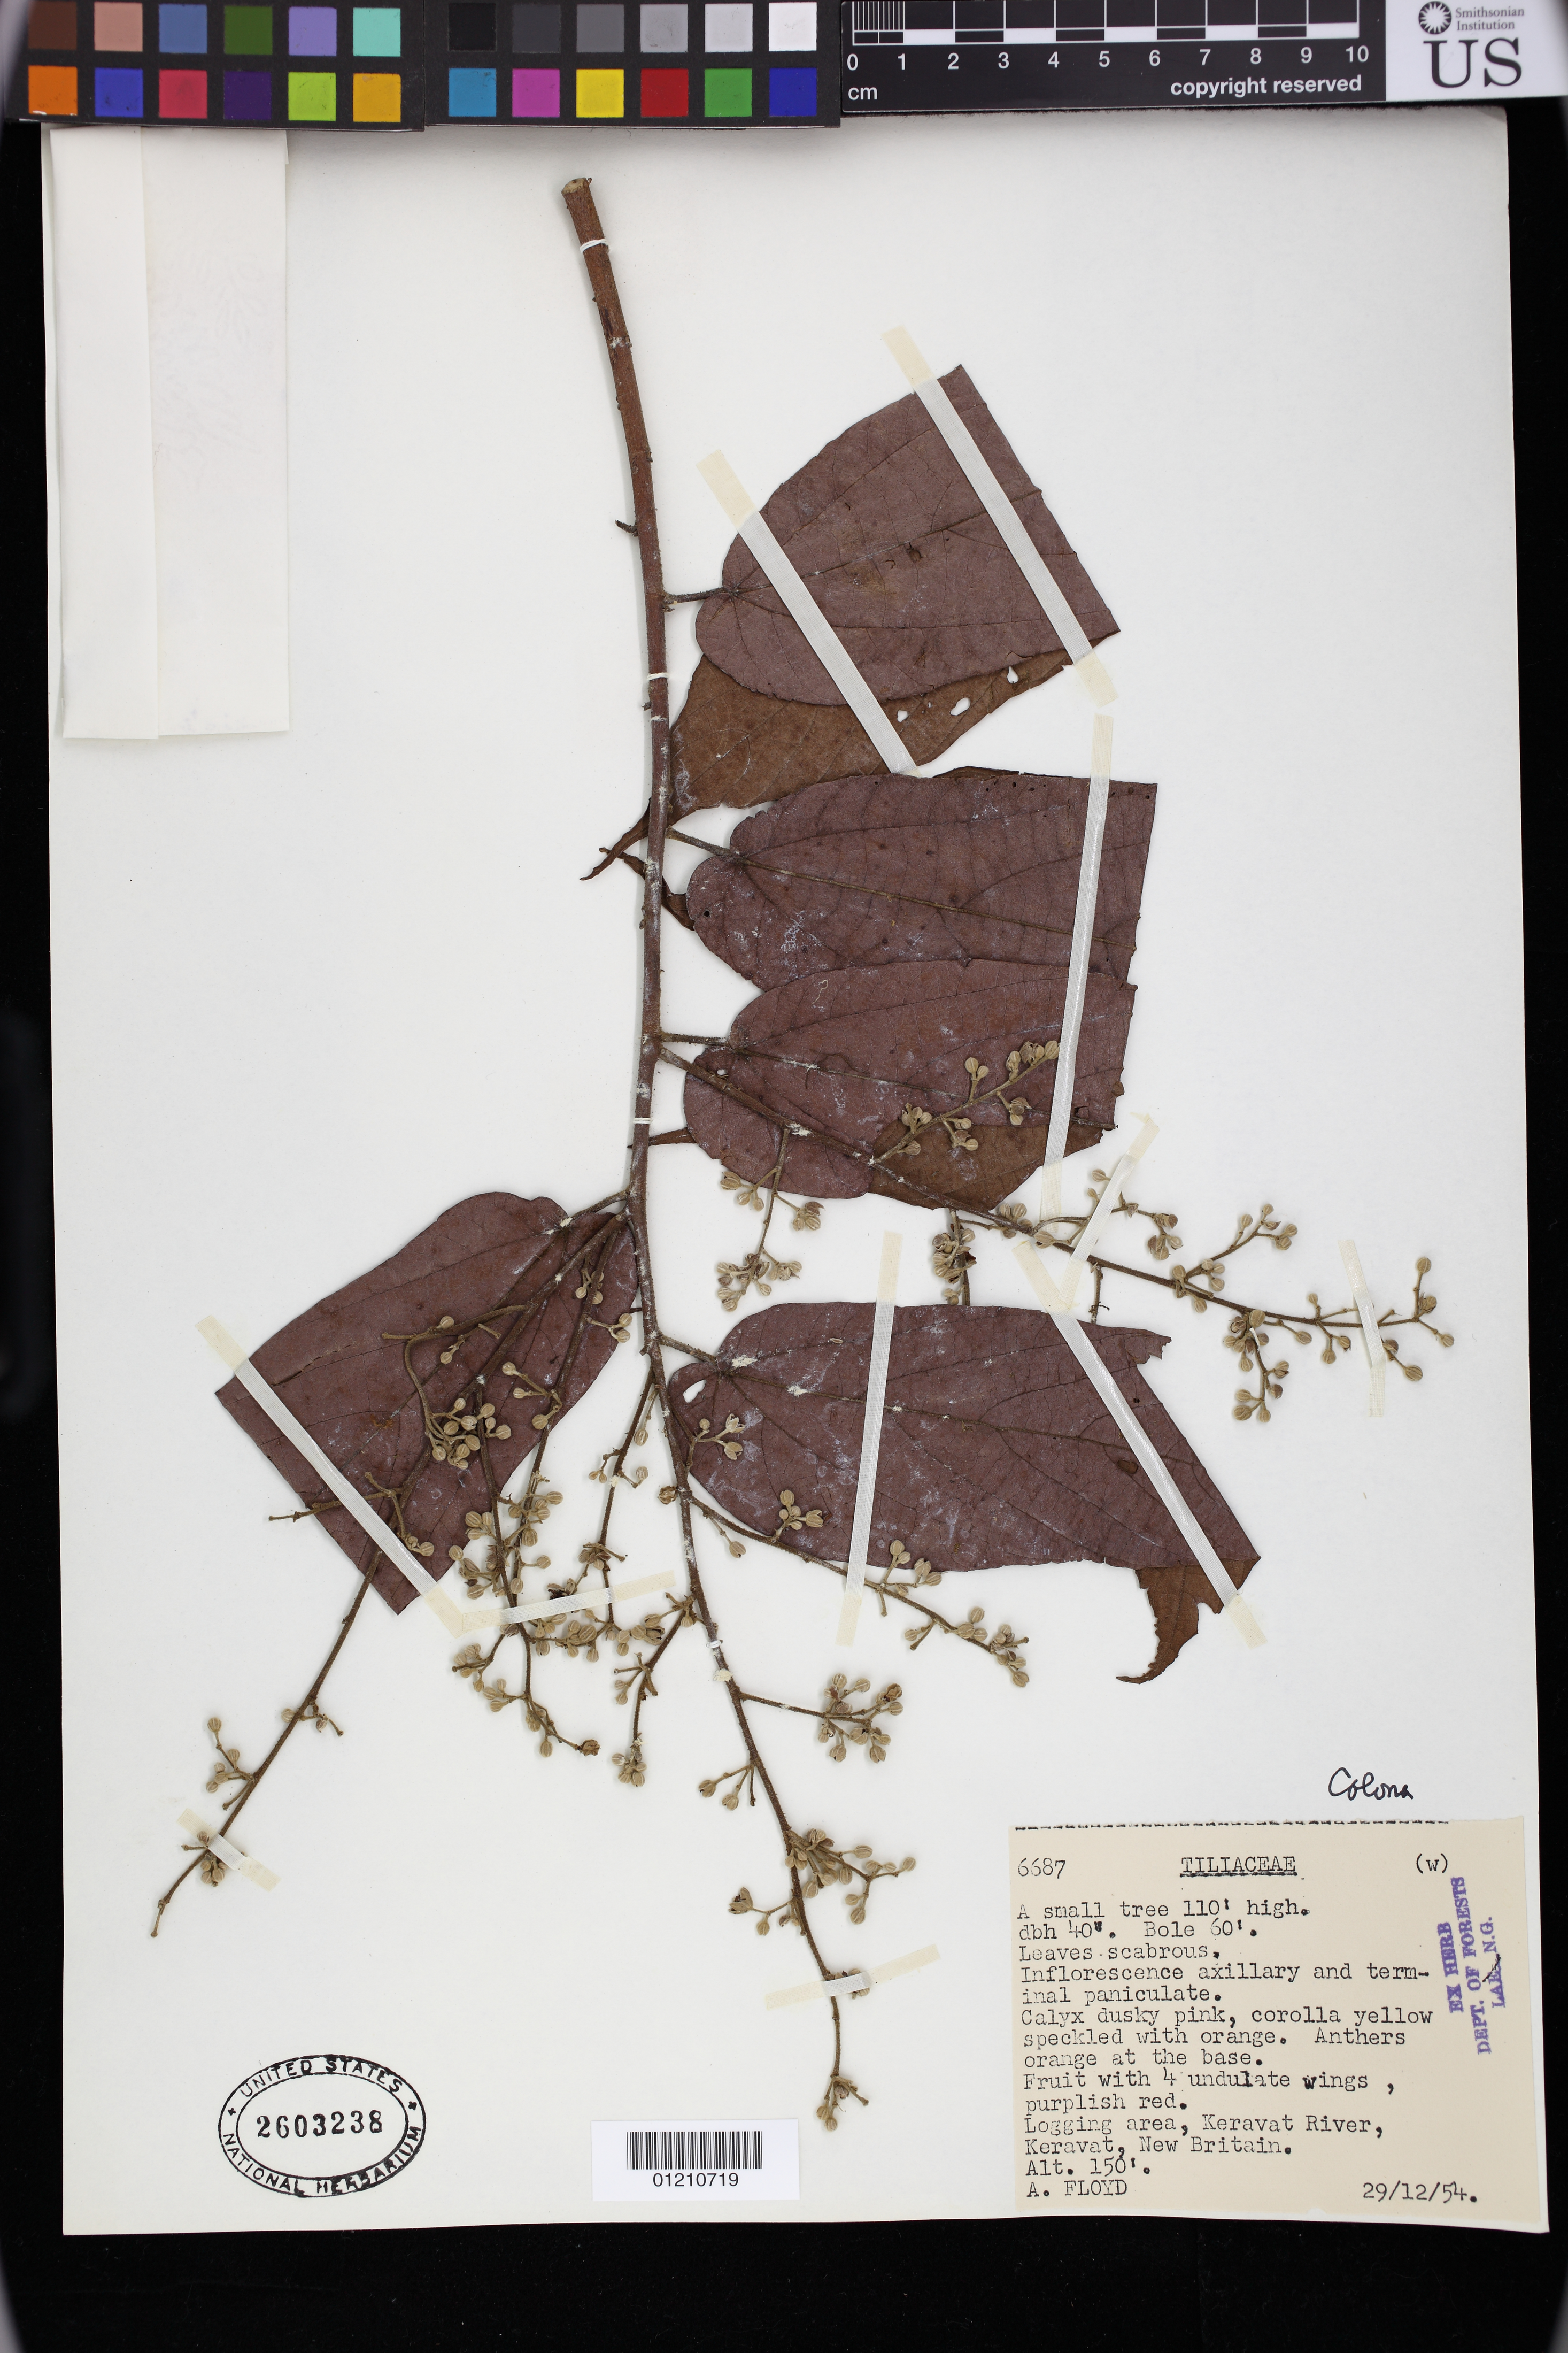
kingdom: Plantae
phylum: Tracheophyta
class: Magnoliopsida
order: Malvales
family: Malvaceae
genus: Colona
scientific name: Colona sp.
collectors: A. Floyd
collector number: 6687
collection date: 1954-12-29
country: Papua New Guinea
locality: Logging area, Keravat River, Keravat, New Britain.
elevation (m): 46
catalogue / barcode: US 2603238